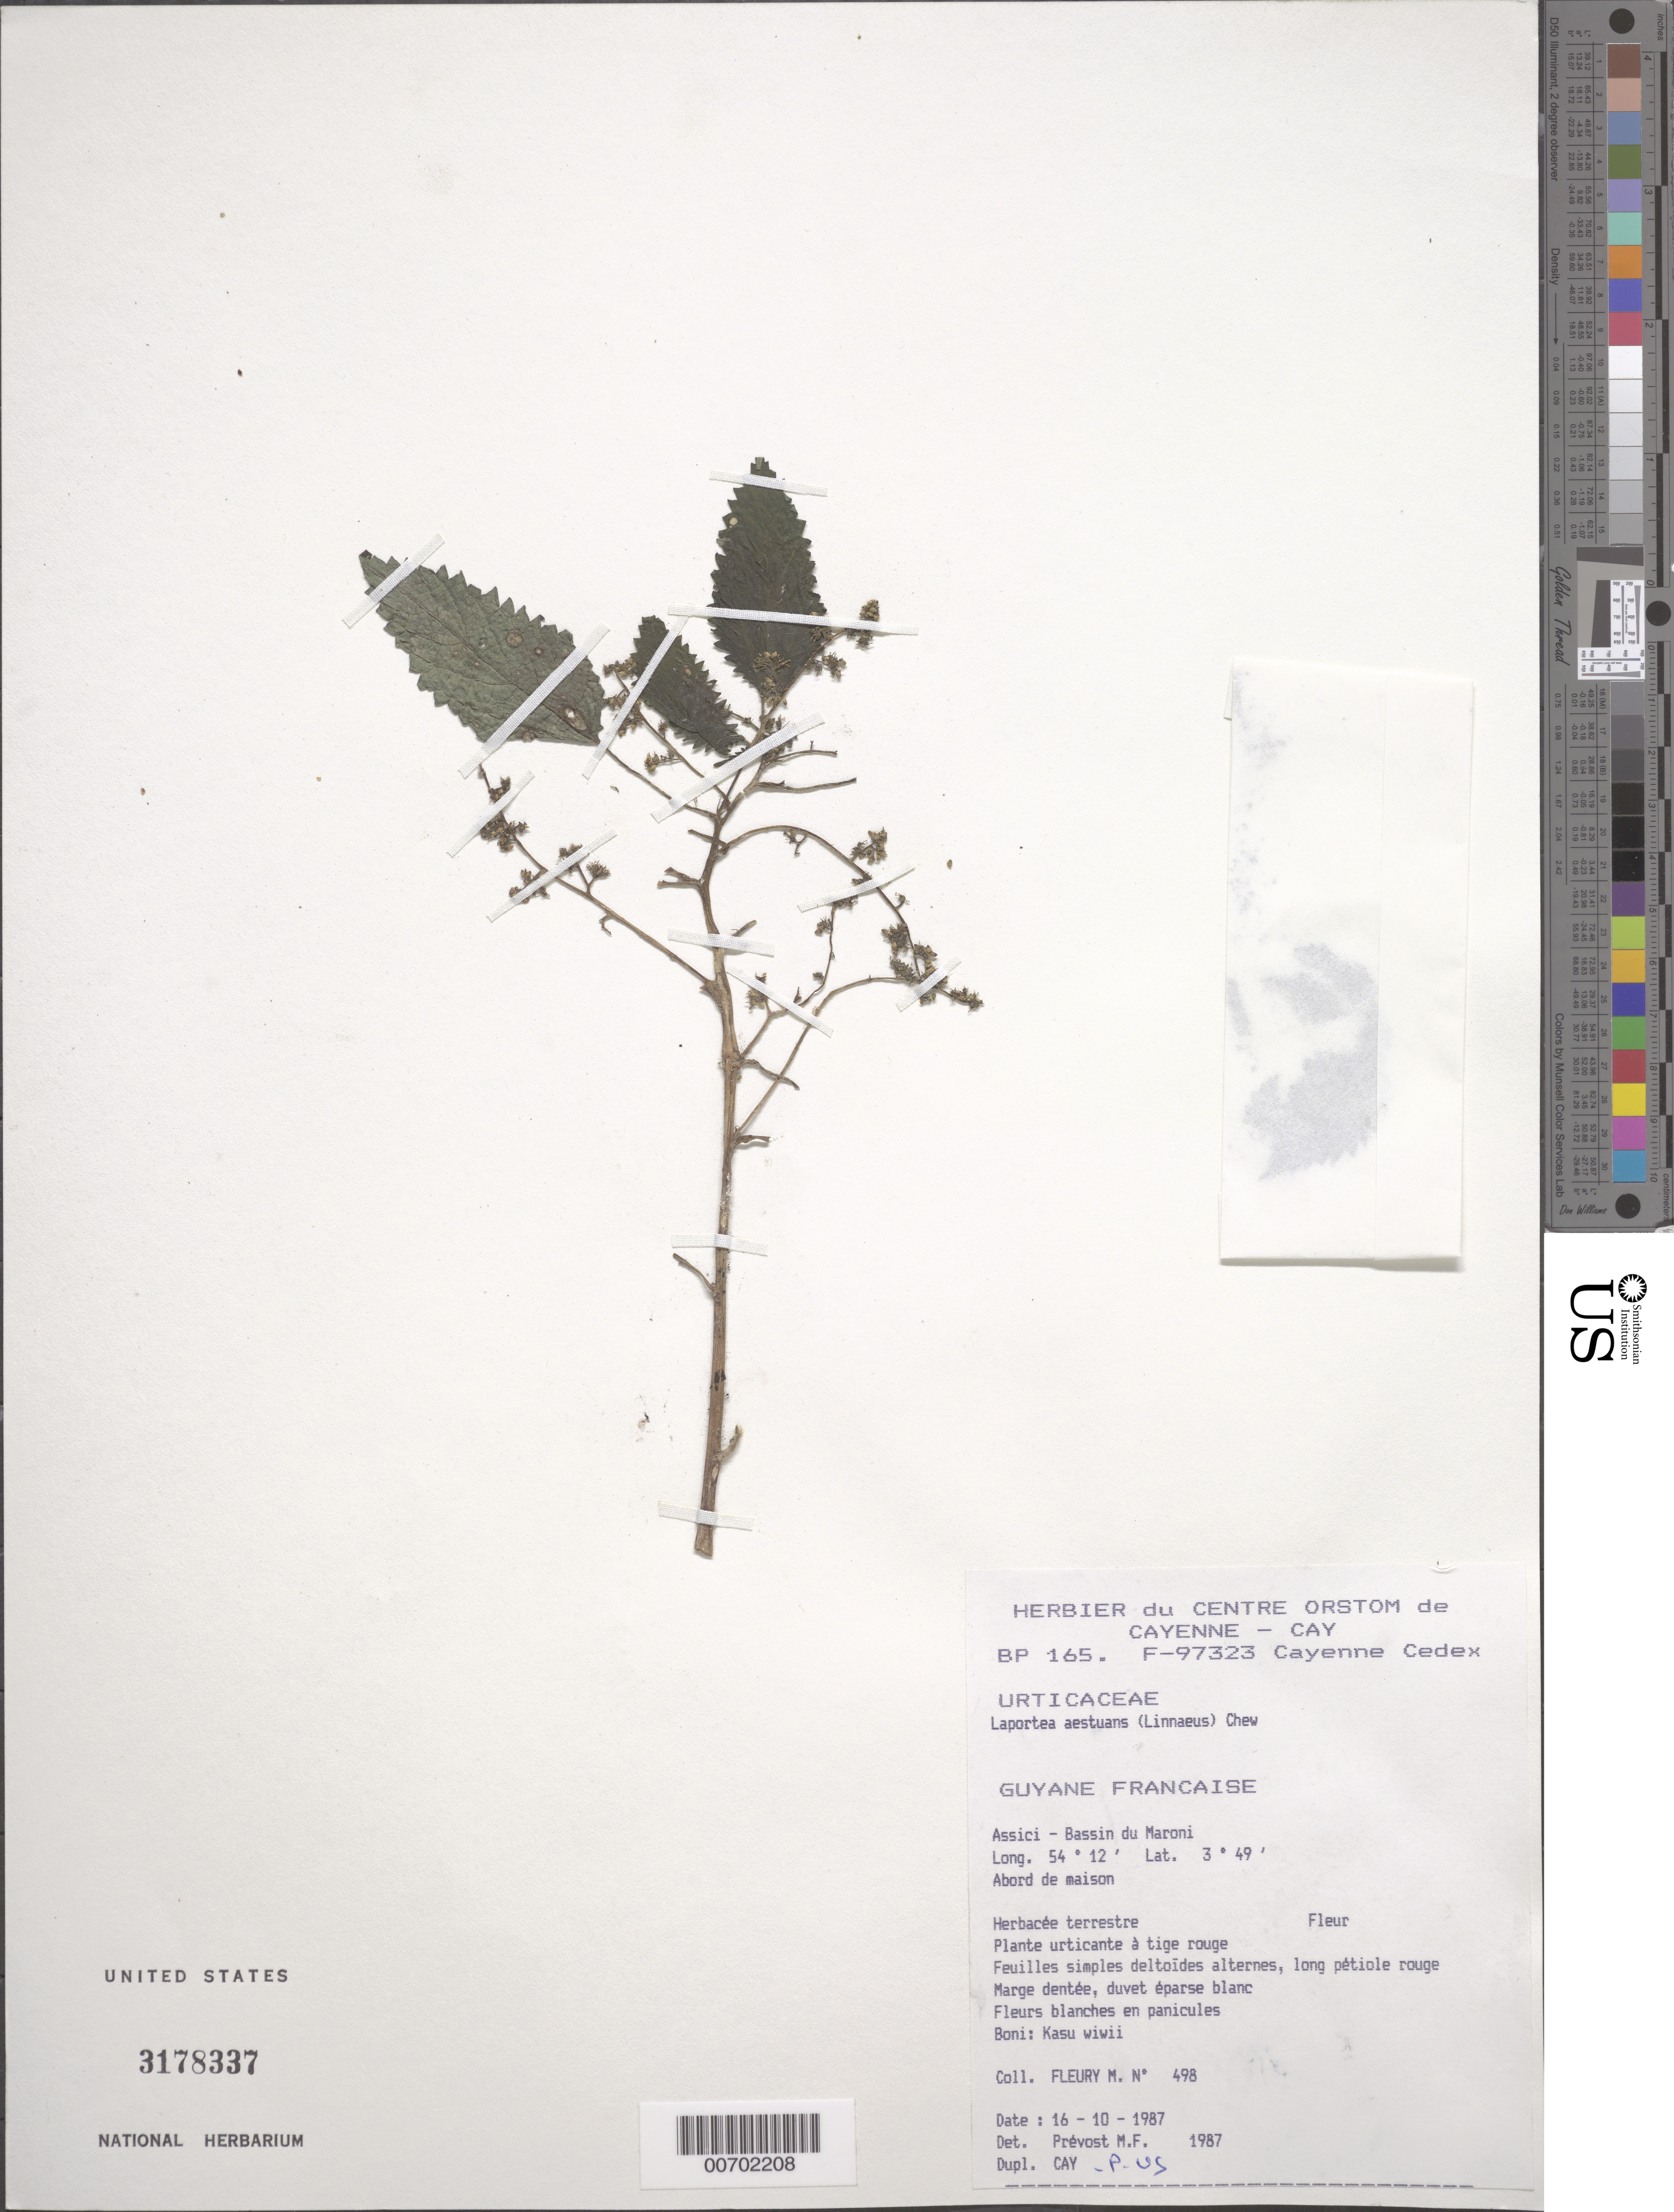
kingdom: Plantae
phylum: Tracheophyta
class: Magnoliopsida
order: Rosales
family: Urticaceae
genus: Laportea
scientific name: Laportea aestuans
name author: (L.) Chew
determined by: Prévost, M.-F.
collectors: M. Fleury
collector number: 498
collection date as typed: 16-Oct-87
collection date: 1987-10-16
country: French Guiana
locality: Assici, Bassin du Maroni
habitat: Near house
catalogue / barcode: US 3178337